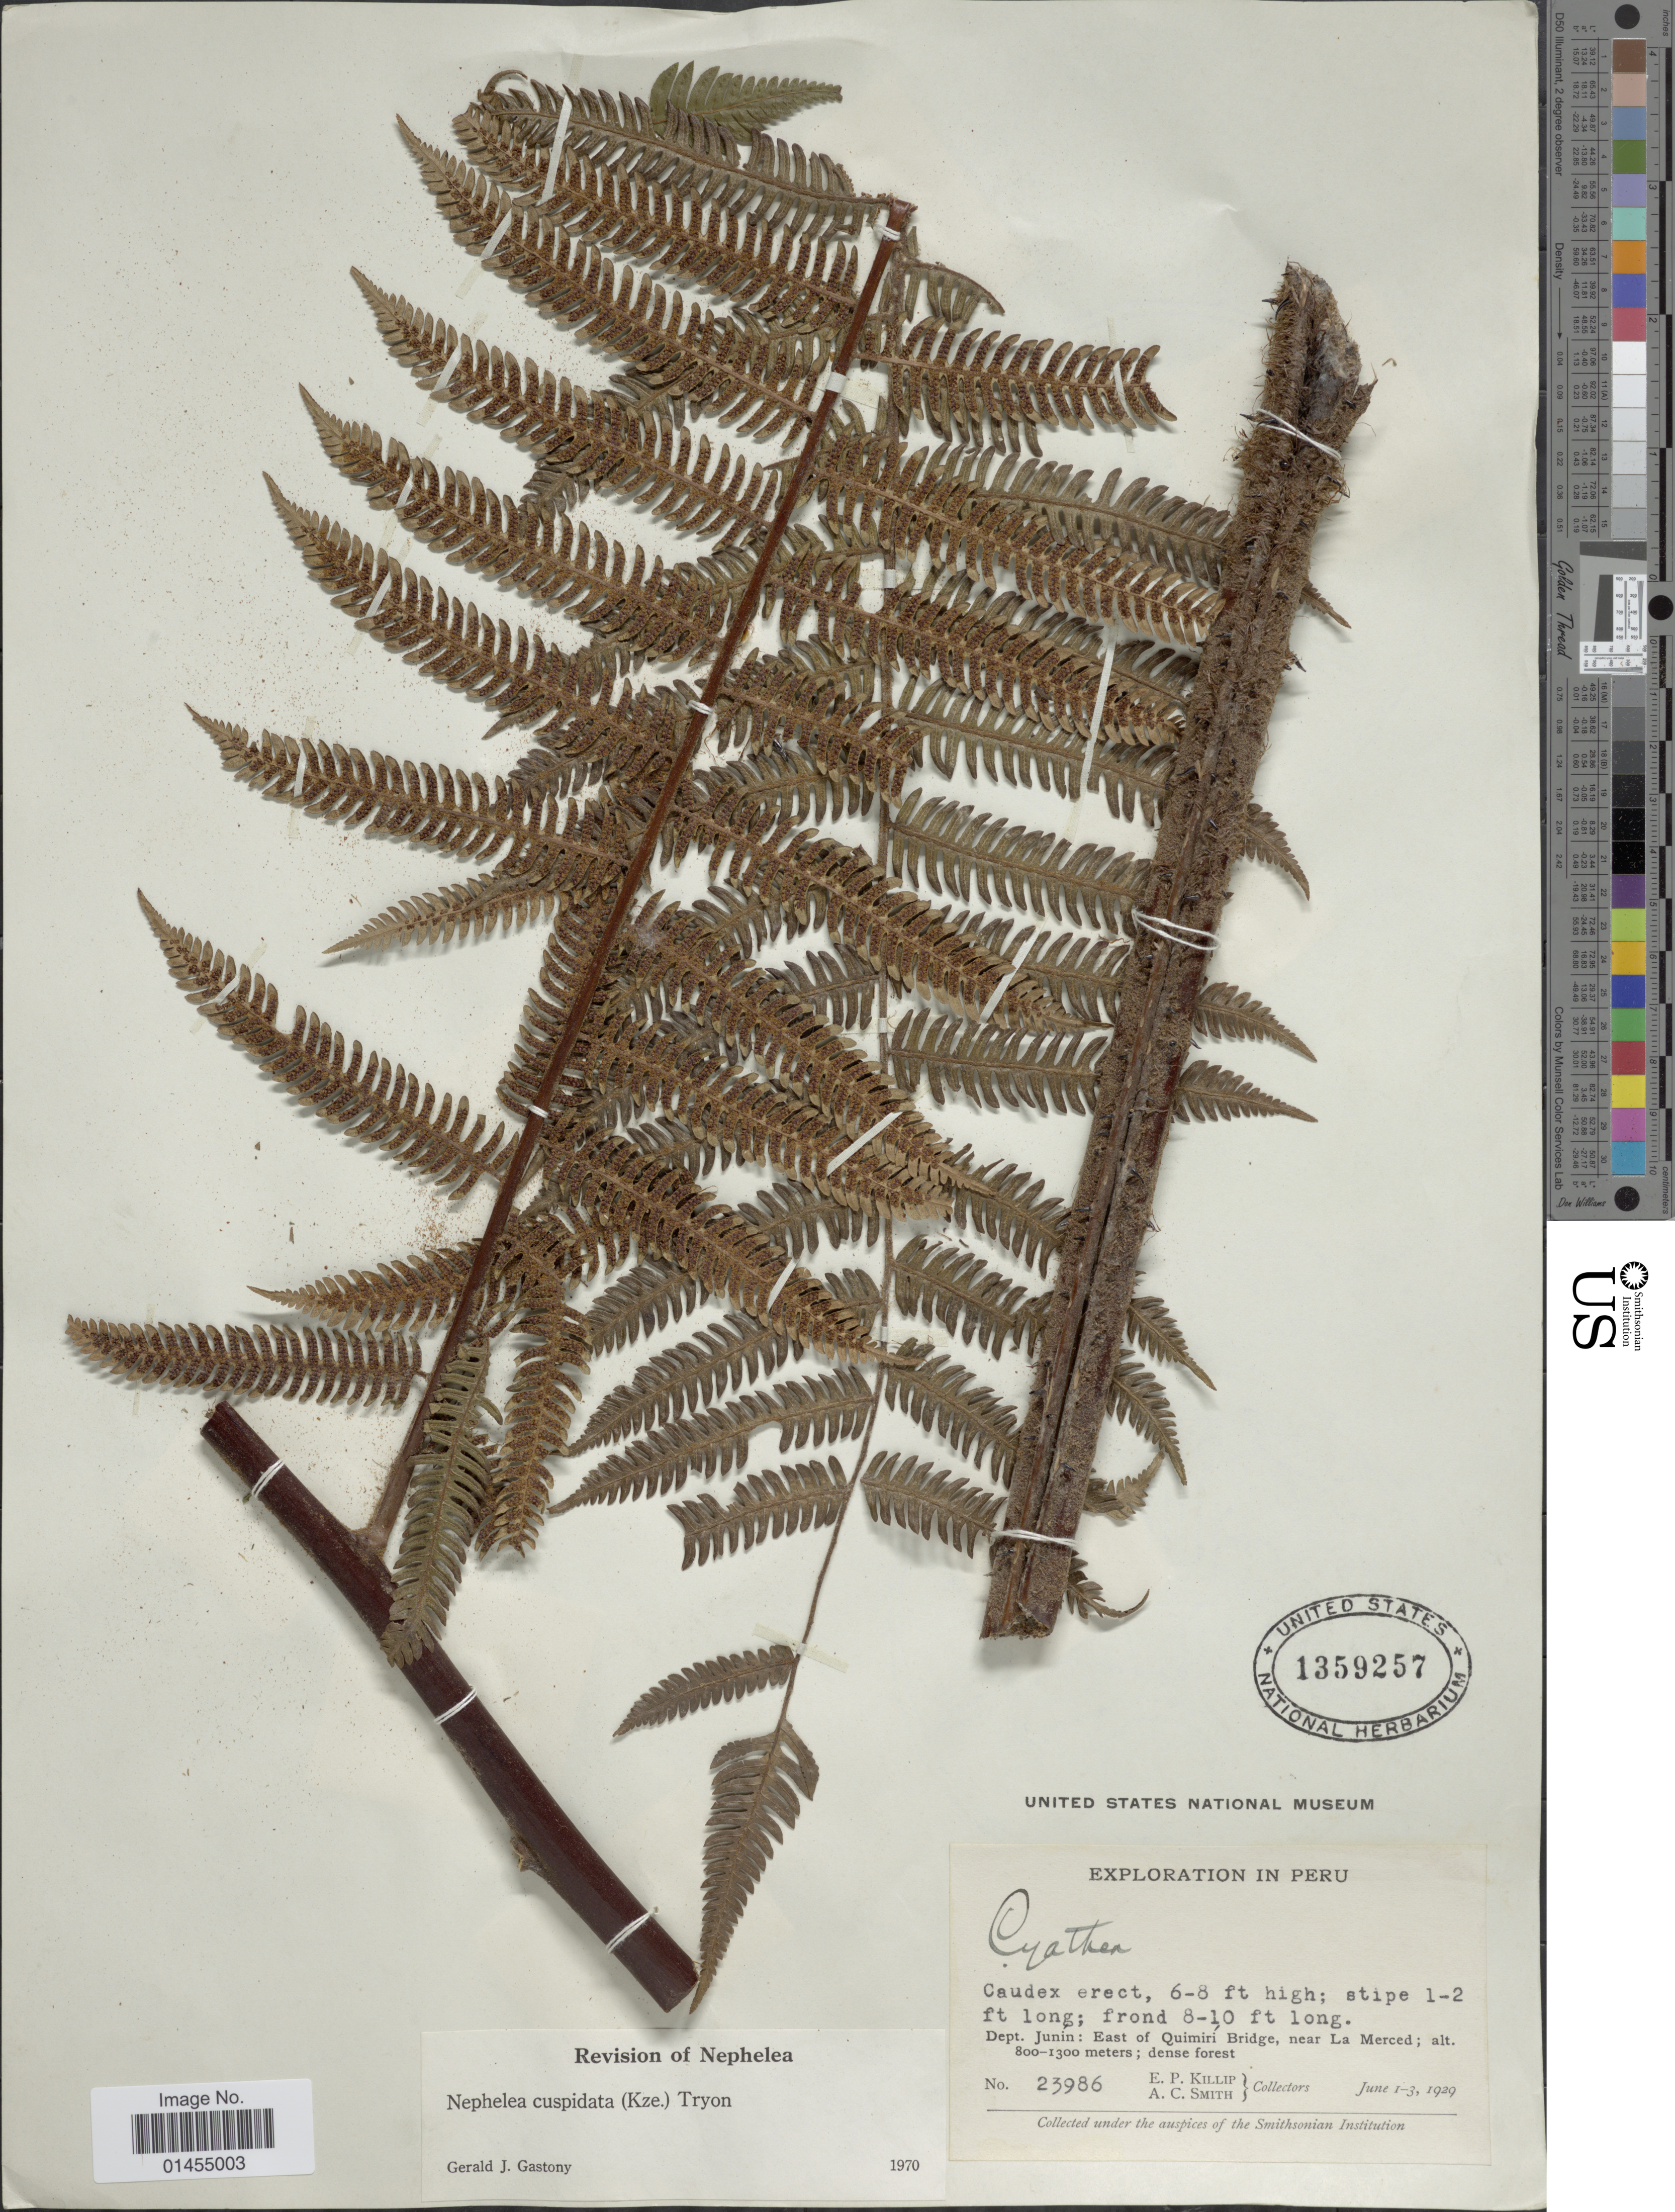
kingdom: Plantae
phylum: Tracheophyta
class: Polypodiopsida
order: Cyatheales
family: Cyatheaceae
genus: Alsophila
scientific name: Alsophila cuspidata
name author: (Kunze) D.S. Conant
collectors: E. P. Killip & A. C. Smith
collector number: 23986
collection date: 1929-06-01/1929-06-03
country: Peru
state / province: Junín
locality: East of Quimiri Bridge, near La Merced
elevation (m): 800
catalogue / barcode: US 1359257